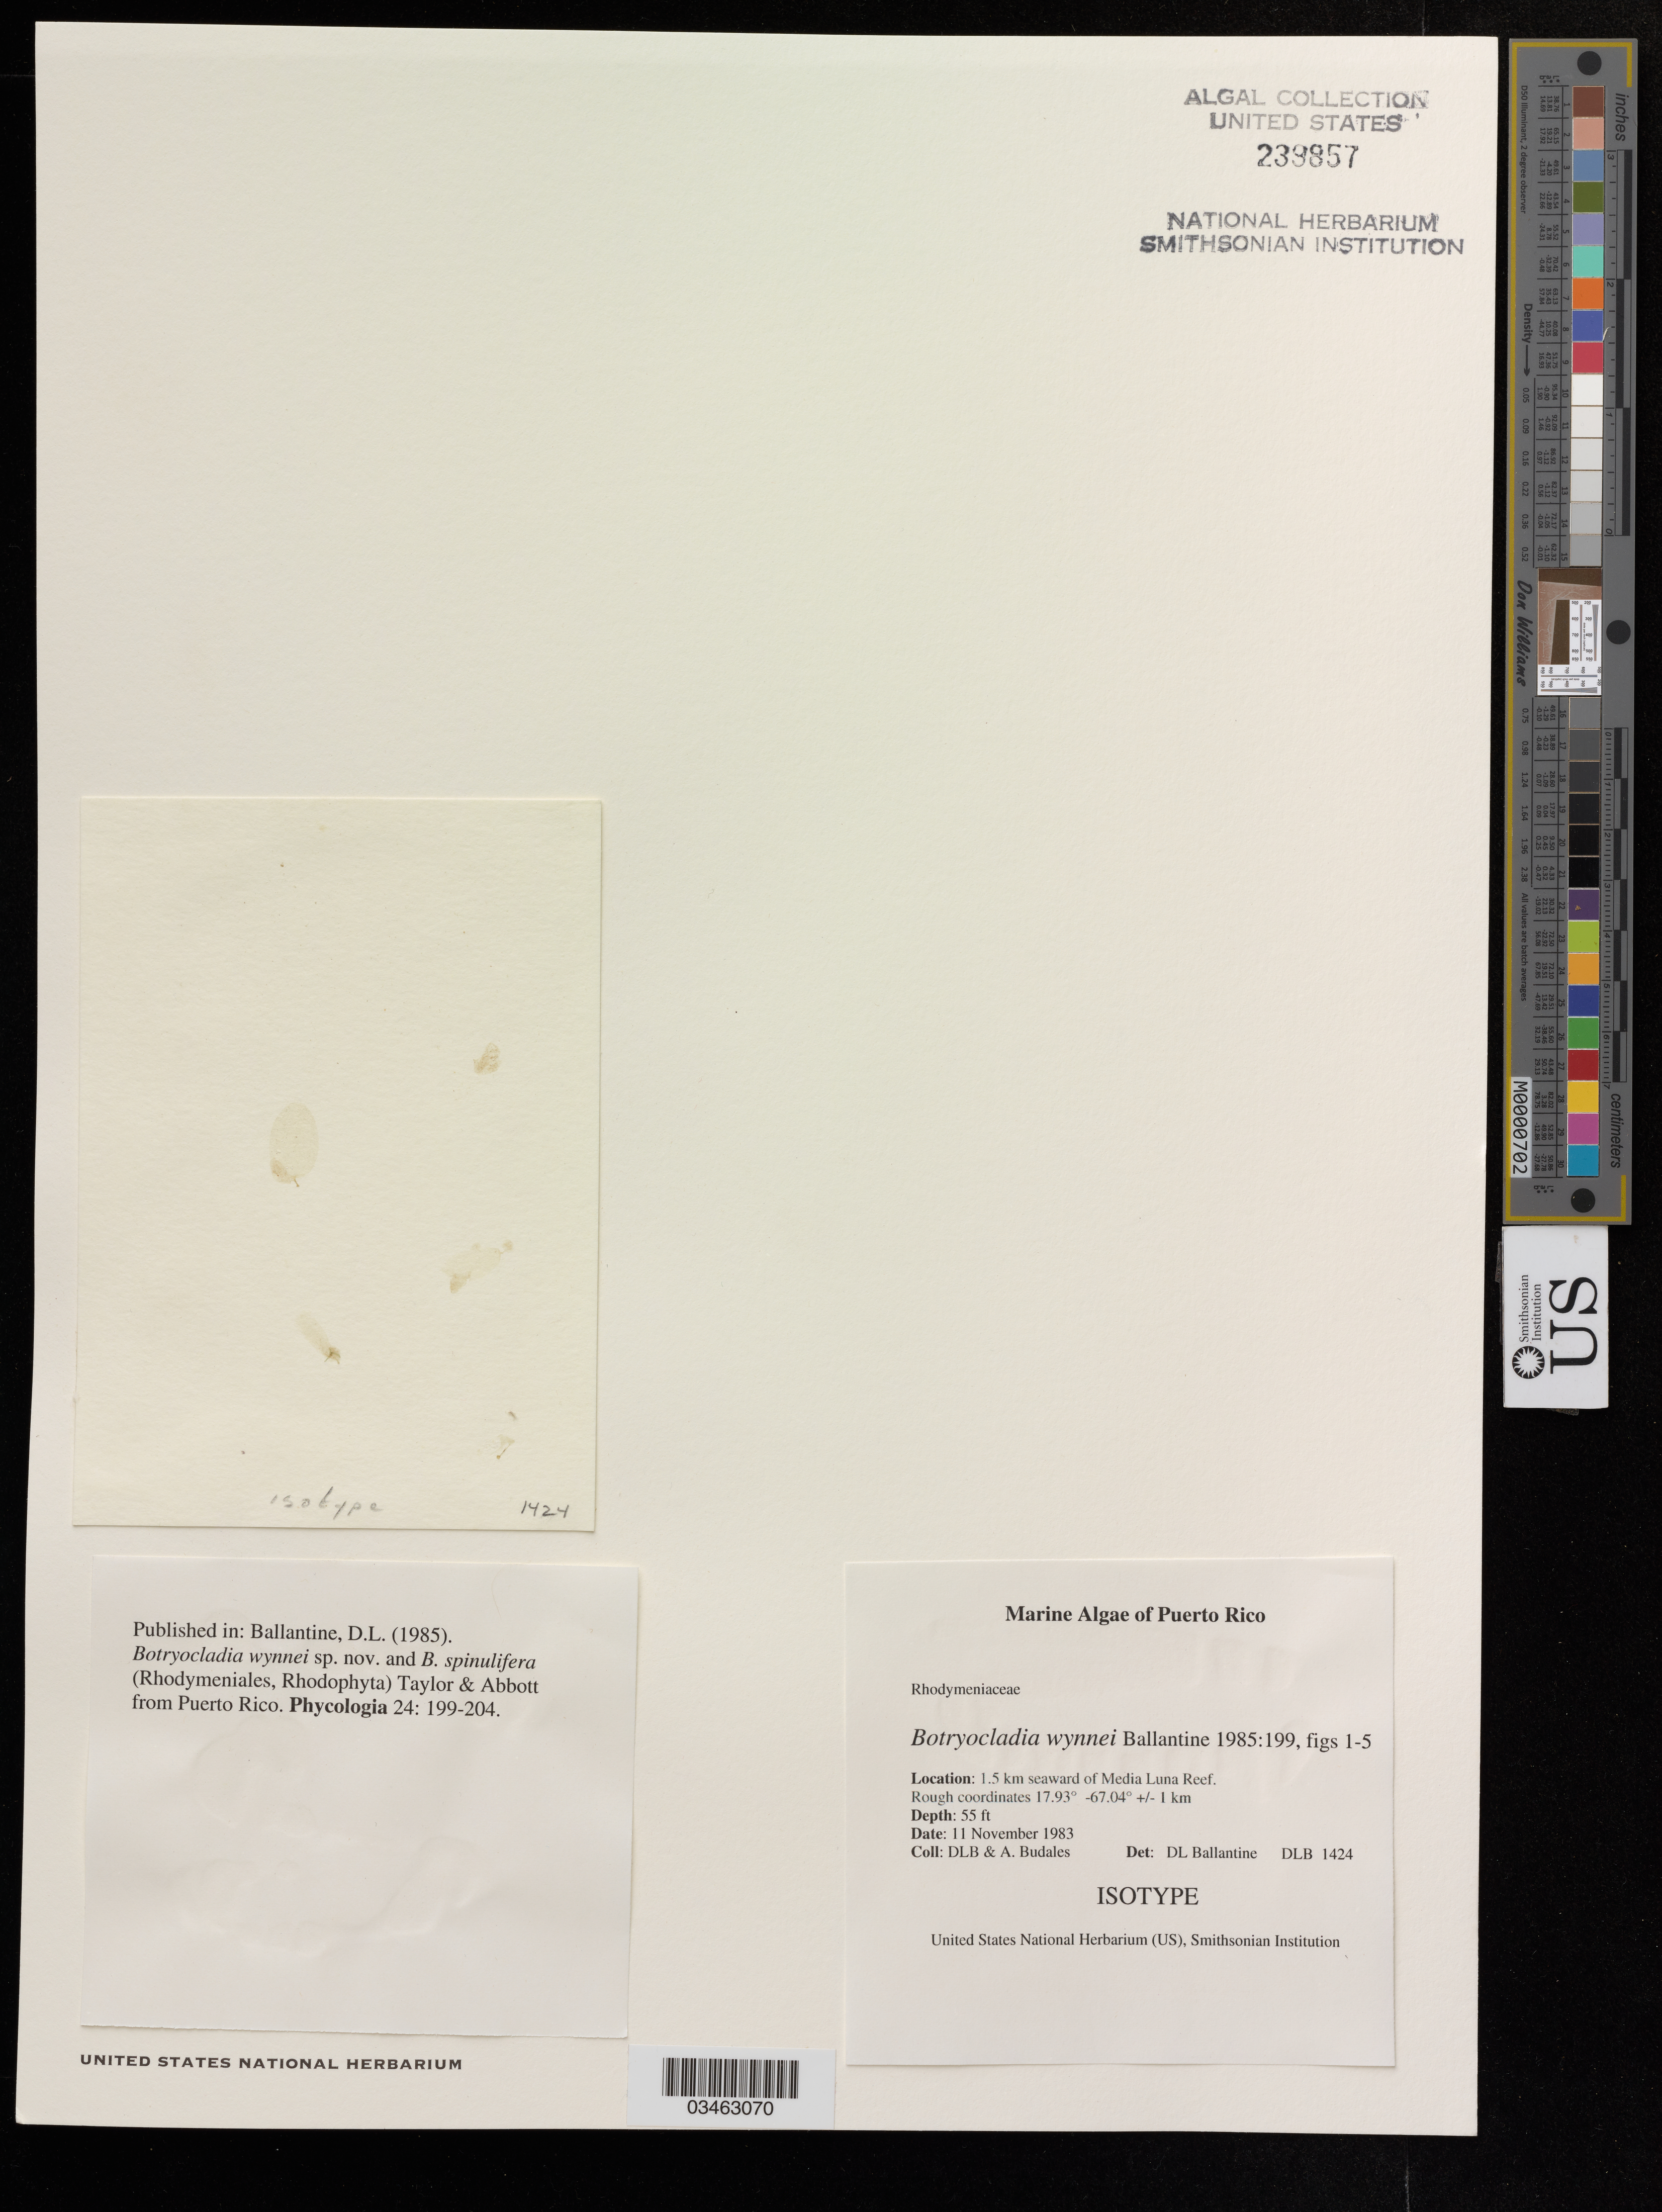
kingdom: Plantae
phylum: Rhodophyta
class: Florideophyceae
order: Rhodymeniales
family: Rhodymeniaceae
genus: Botryocladia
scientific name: Botryocladia wynnei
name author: D.L. Ballant.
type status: Isotype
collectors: D.L. Ballantine & A. Budales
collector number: DLB 1424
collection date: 1983-11-11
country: Puerto Rico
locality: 1.5 km seaward Media Luna Reef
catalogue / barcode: US 239857